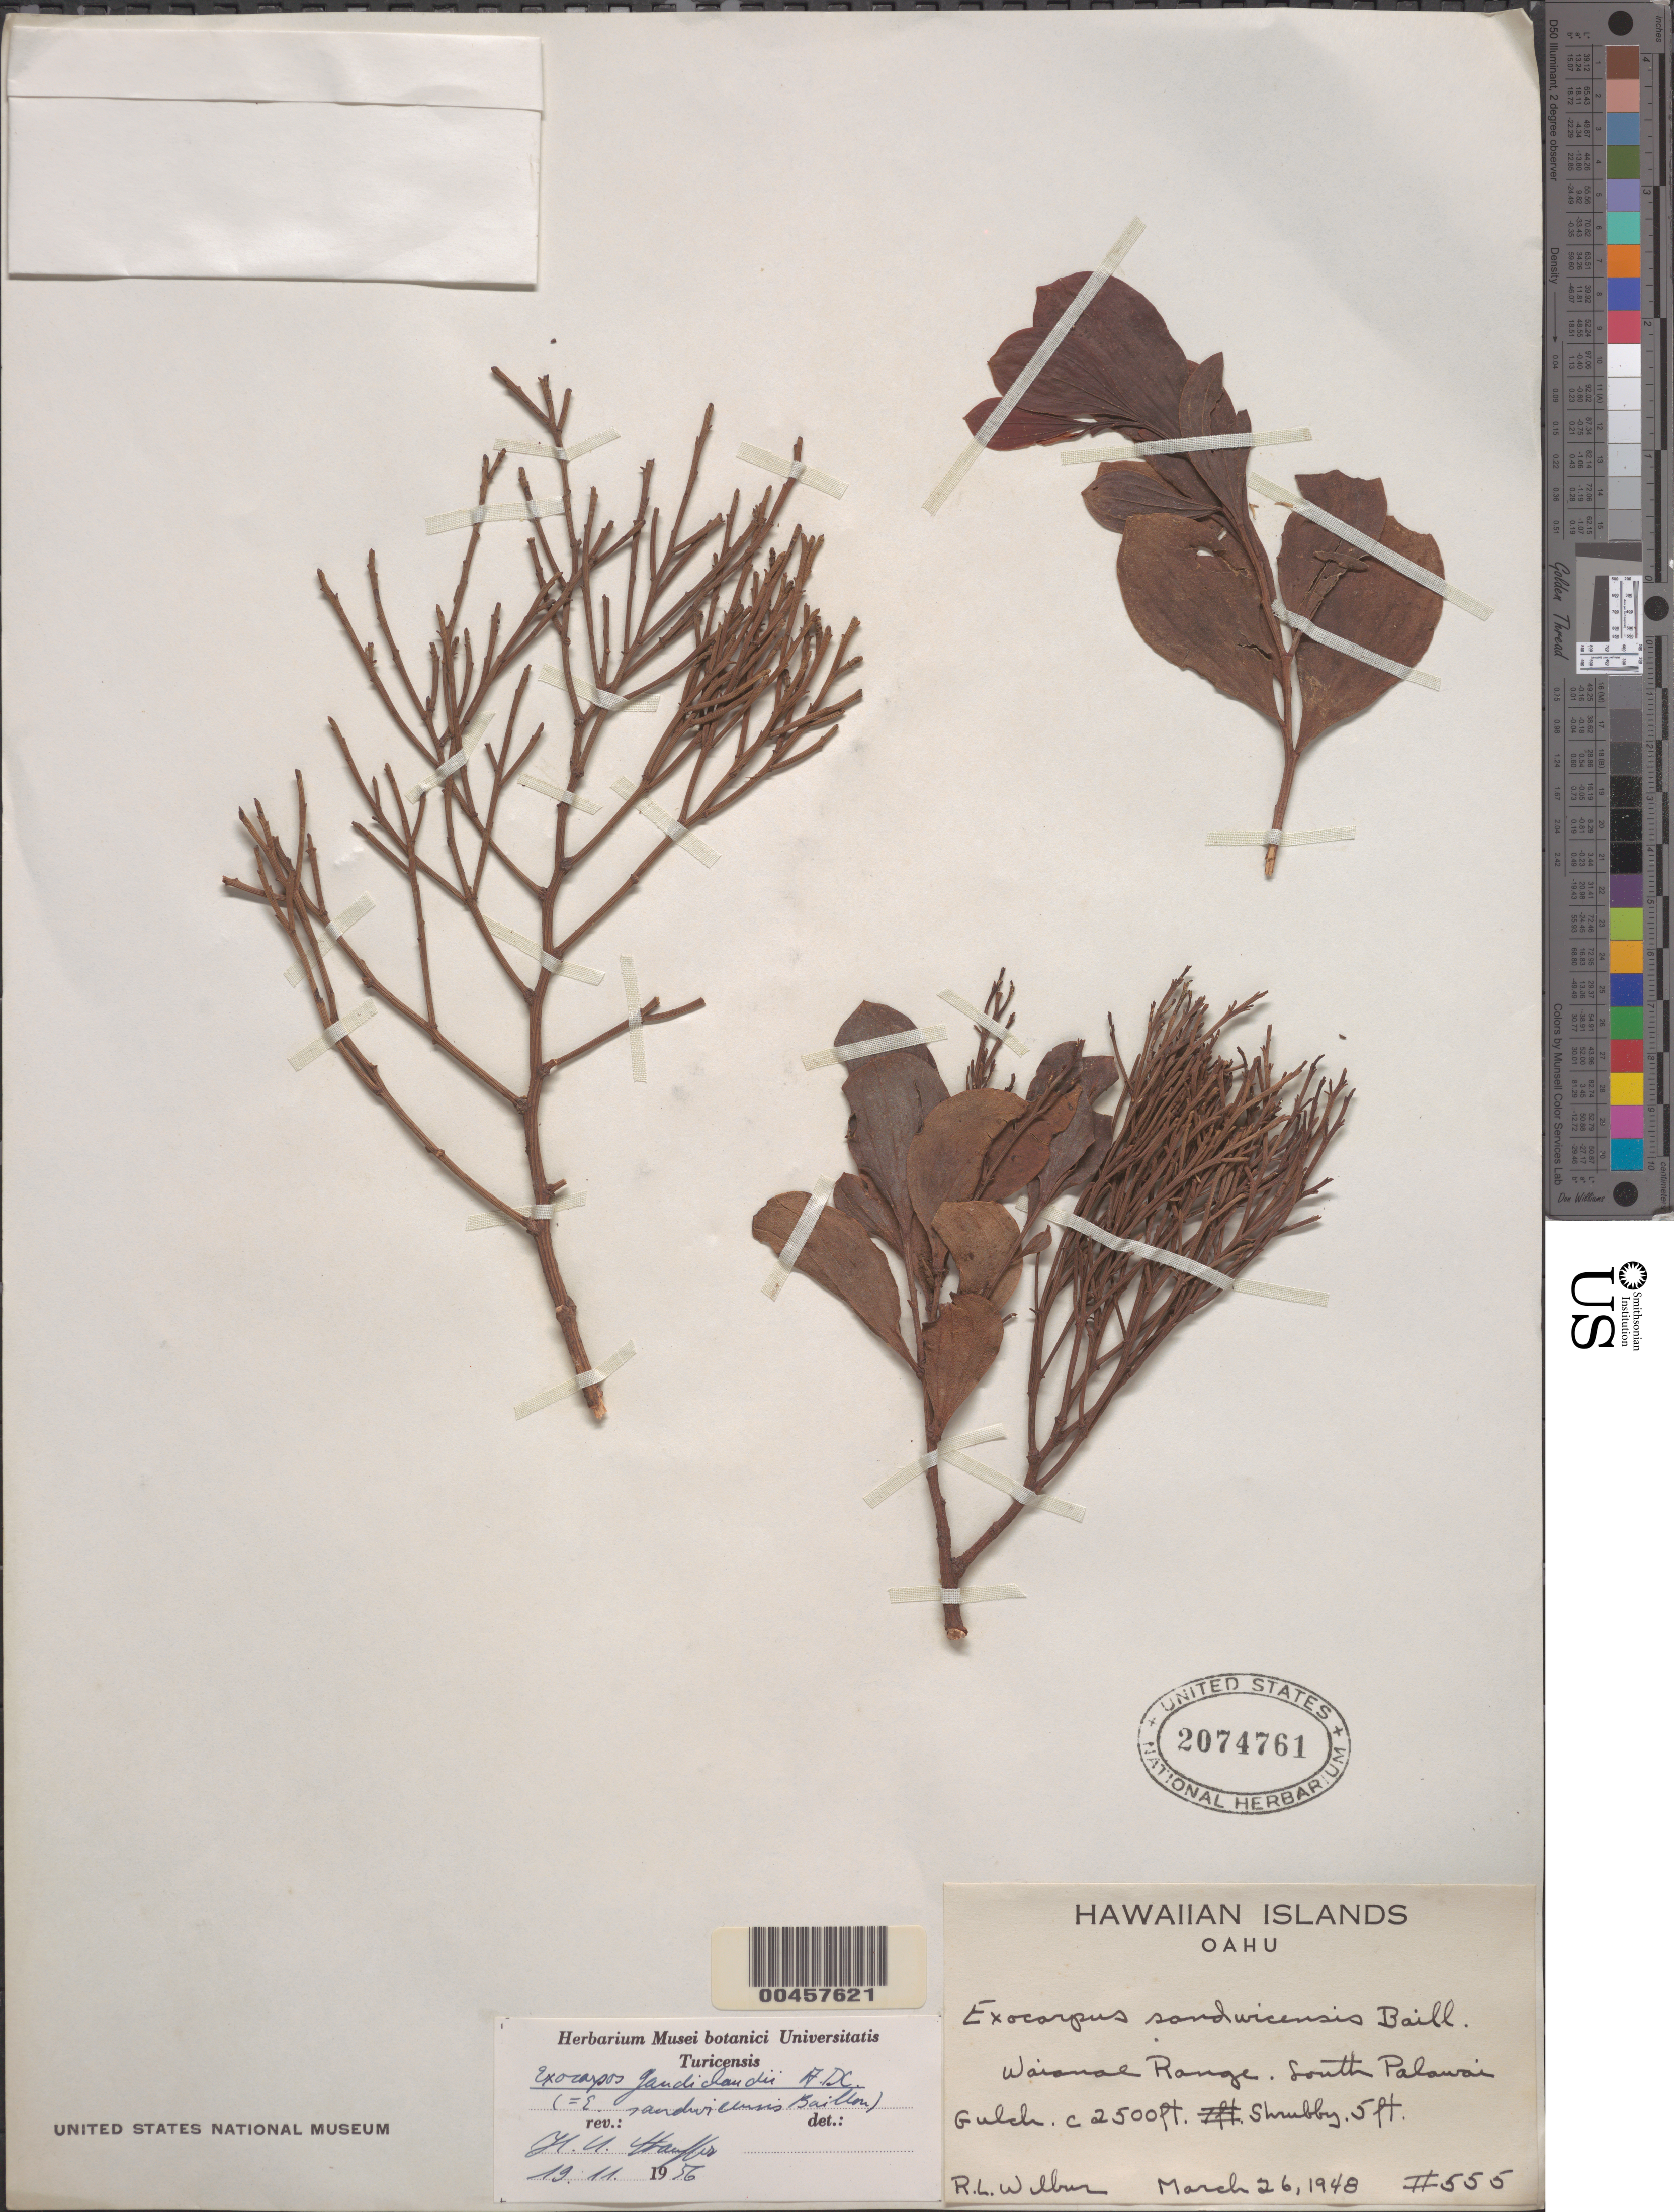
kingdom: Plantae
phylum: Tracheophyta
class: Magnoliopsida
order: Santalales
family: Santalaceae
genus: Exocarpos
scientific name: Exocarpos gaudichaudii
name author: A. DC.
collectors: R. L. Wilbur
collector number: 555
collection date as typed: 26 Mar 1948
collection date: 1948-03-26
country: United States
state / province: Hawaii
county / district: Honolulu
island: Oahu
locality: Waianae Range, S Palawai Gulch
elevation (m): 762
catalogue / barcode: US 2074761